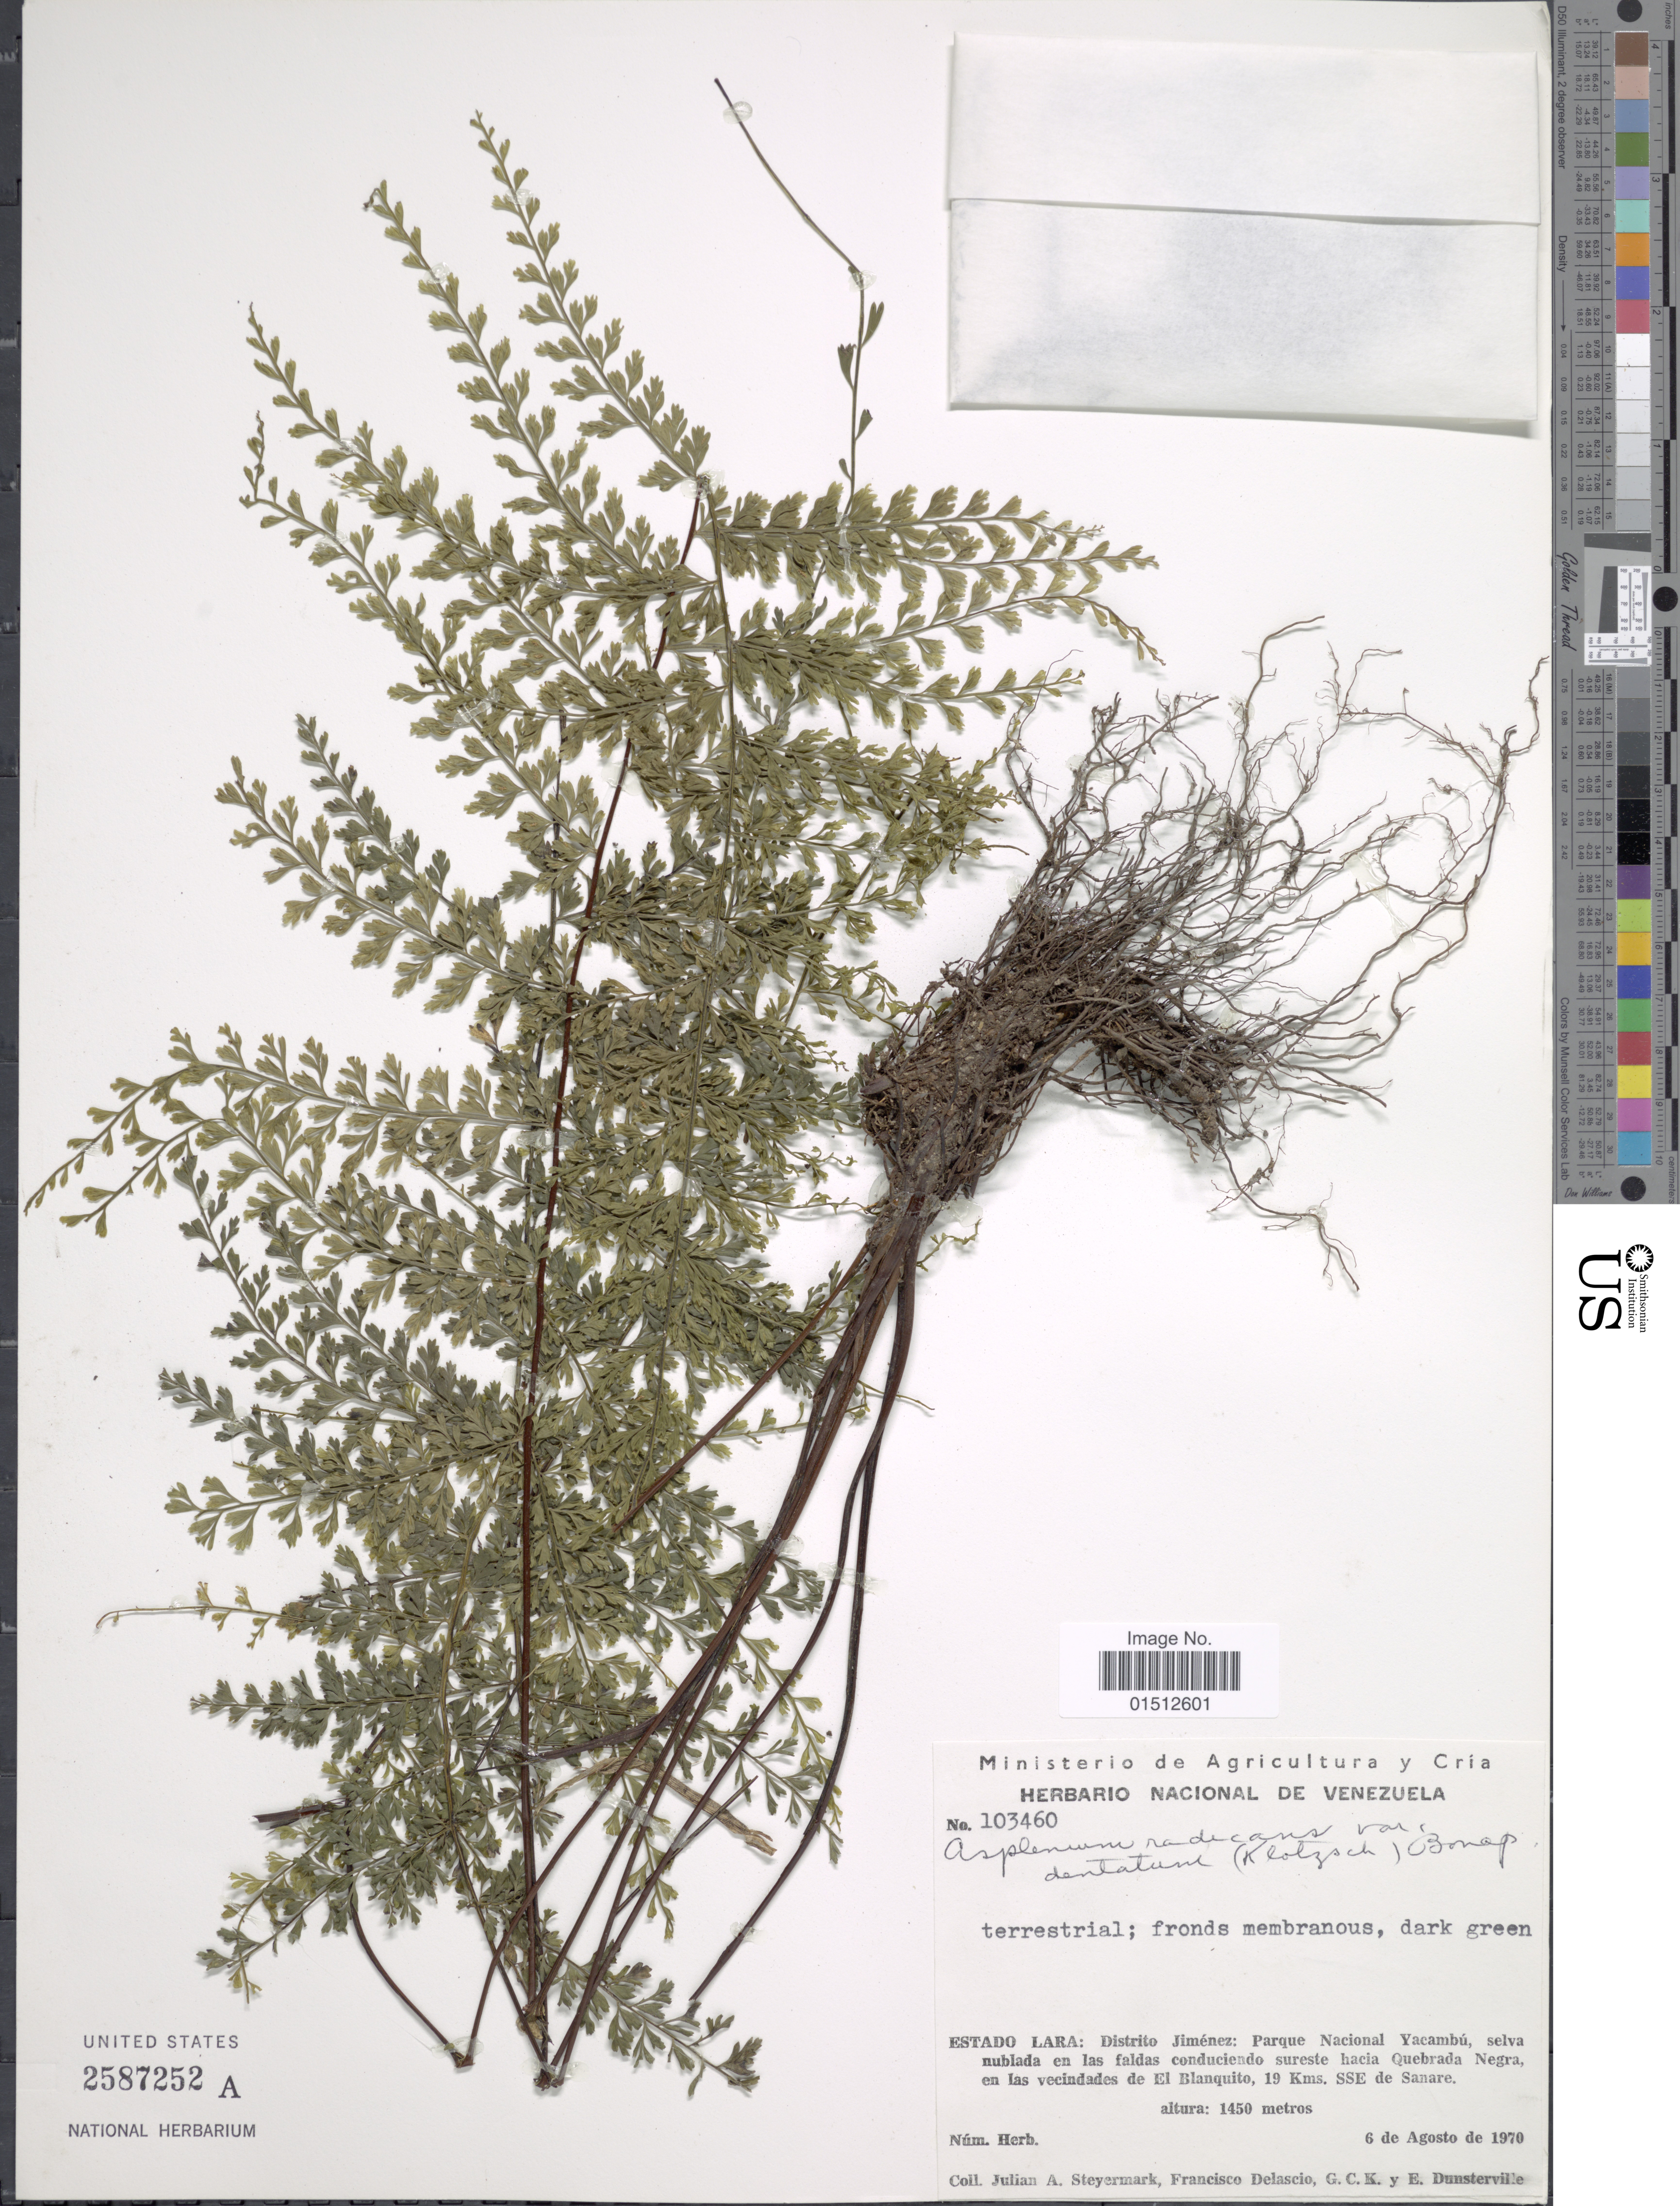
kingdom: Plantae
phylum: Tracheophyta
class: Polypodiopsida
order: Polypodiales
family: Aspleniaceae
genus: Asplenium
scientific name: Asplenium radicans var. uniserale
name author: (Raddi) L.D. Gómez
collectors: J. Steyermark, F. Delascio C., G. C. K. Dunsterville & E. Dunsterville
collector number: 103460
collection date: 1970-08-06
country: Venezuela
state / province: Lara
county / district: Jiménez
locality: Estado Lara: Distrito Jimenez: Parque Nacional Yacambu, selva nublada en las faldas conduciendpo sureste hacia Quebrada Negra, en las vecindades de El Blanquita, 19 Kms. SSE de Sanare.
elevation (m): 1450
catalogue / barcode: US 2587252A